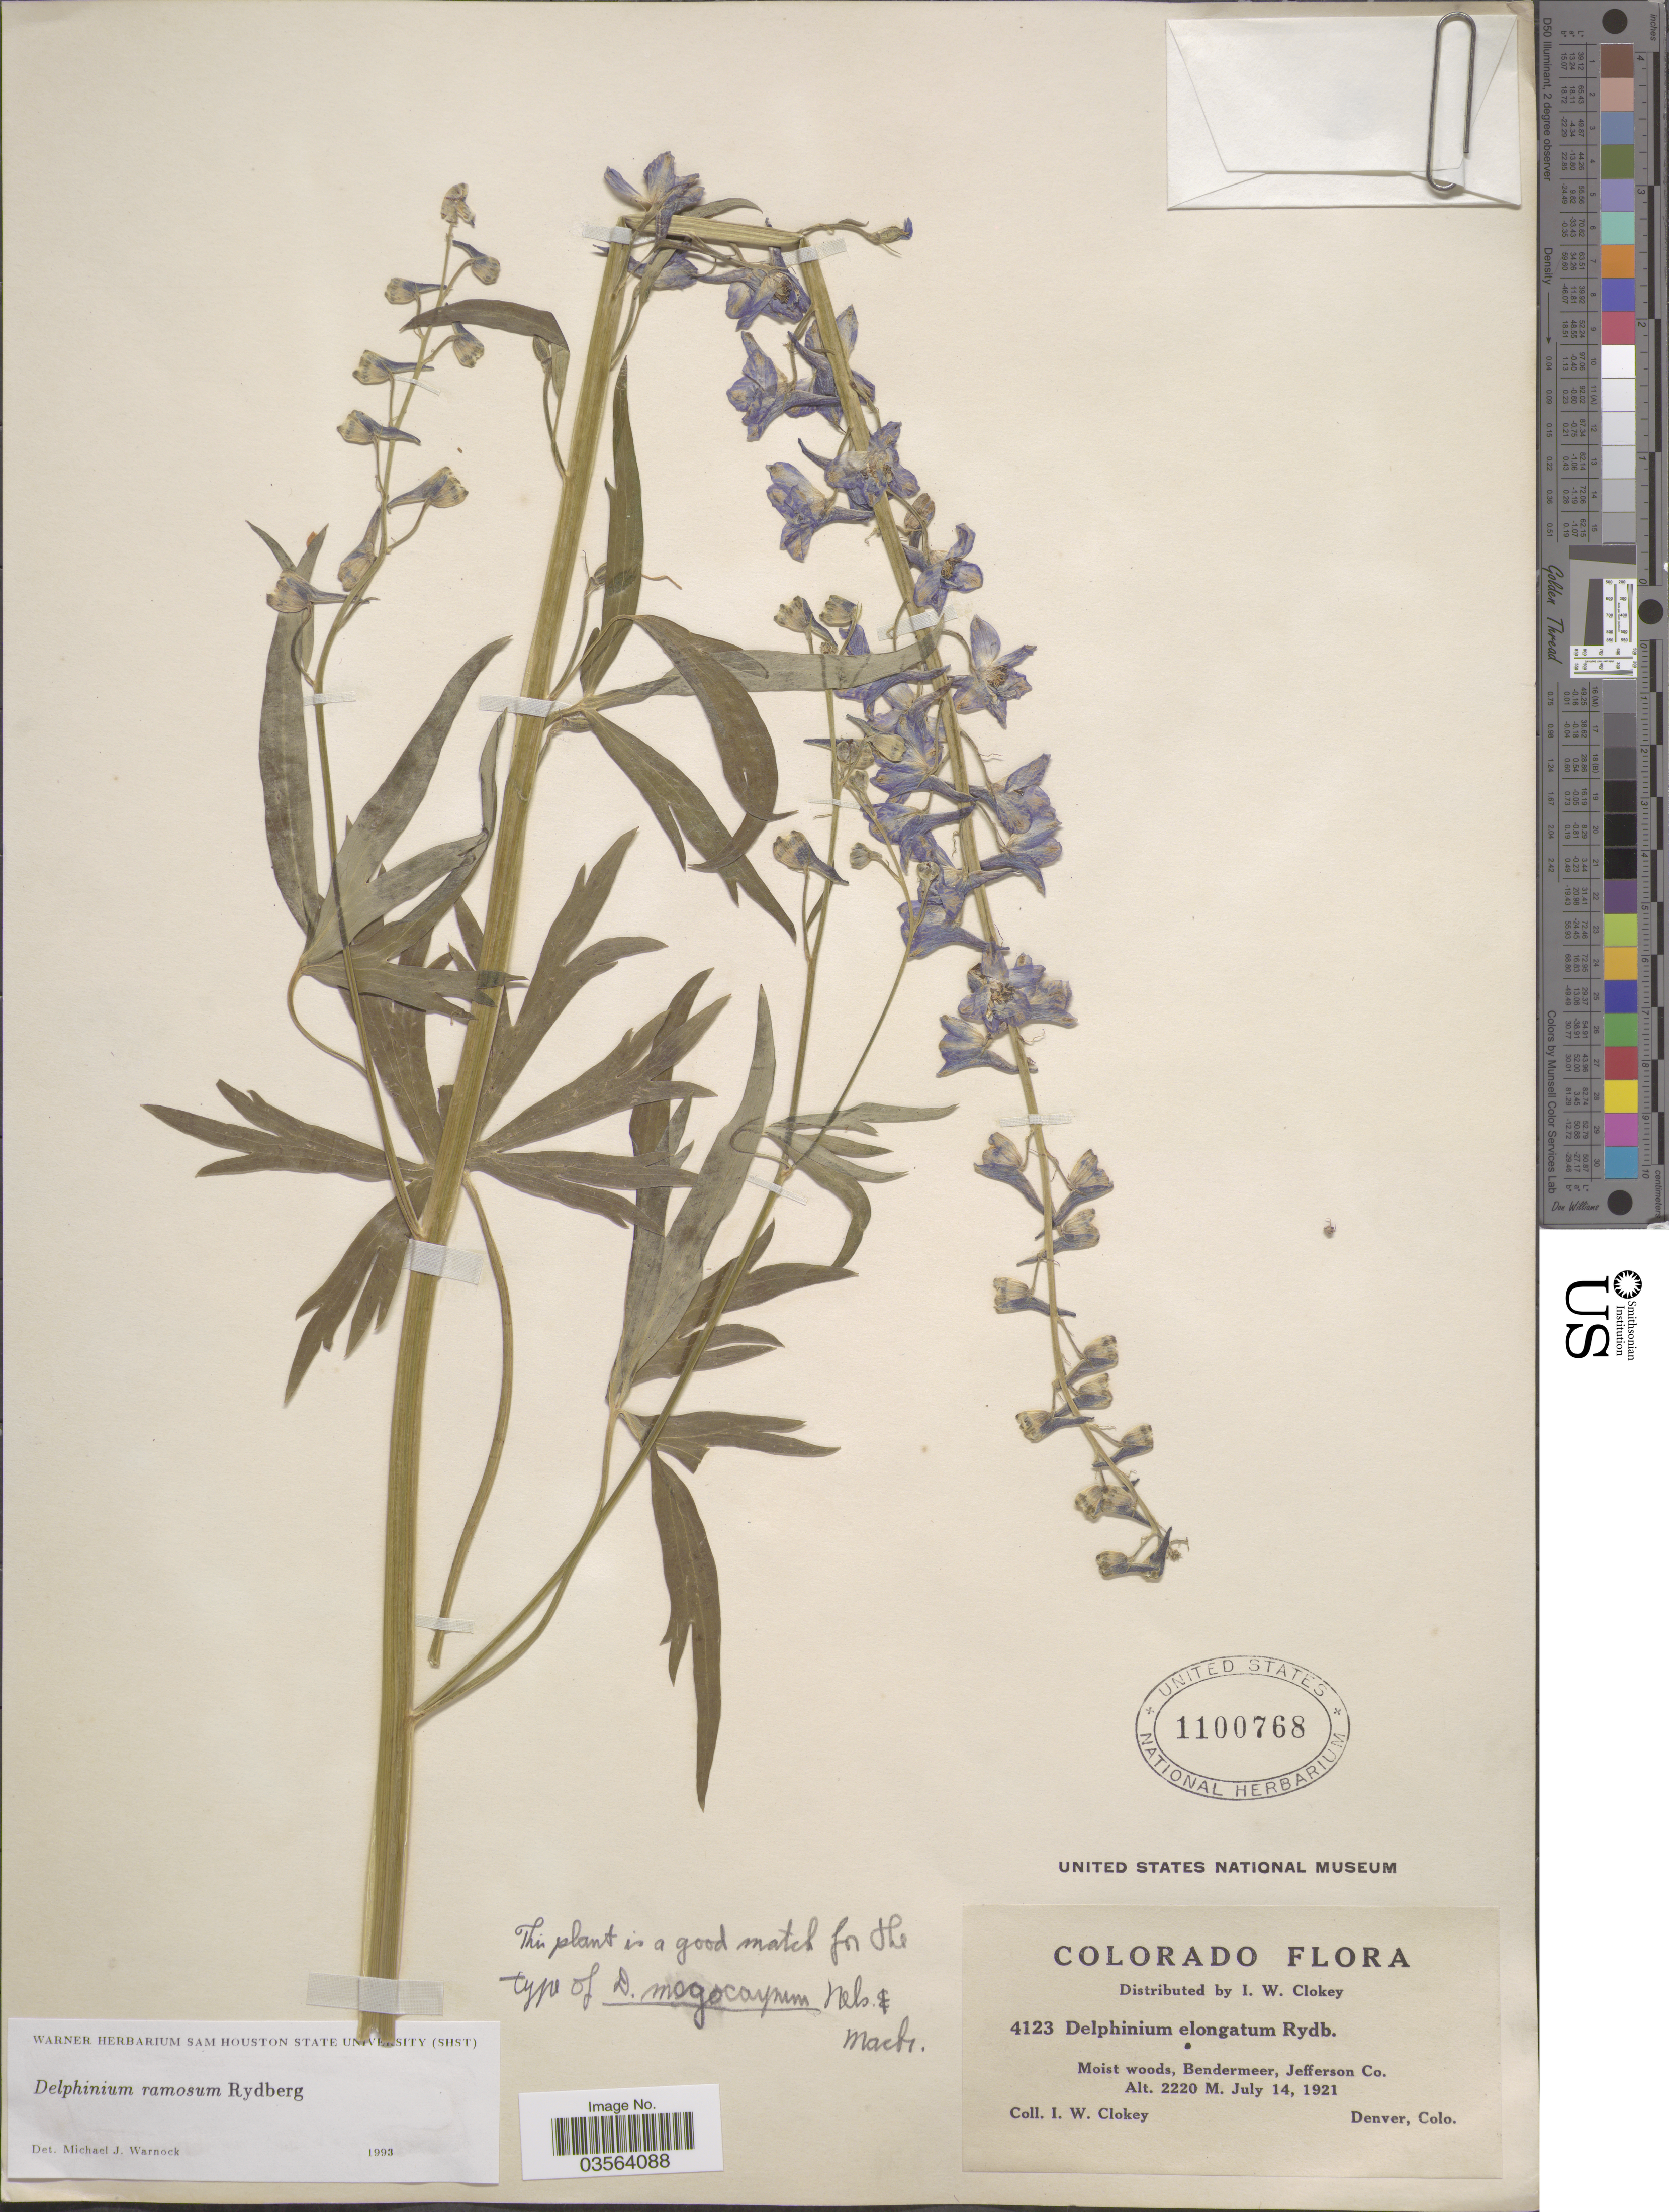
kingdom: Plantae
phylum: Tracheophyta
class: Magnoliopsida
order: Ranunculales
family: Ranunculaceae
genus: Delphinium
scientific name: Delphinium ramosum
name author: Rydb.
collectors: I. W. Clokey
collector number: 4123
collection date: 1921-07-14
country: United States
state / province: Colorado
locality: Bendermeer, Jefferson Co.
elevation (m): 2220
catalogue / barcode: US 1100768